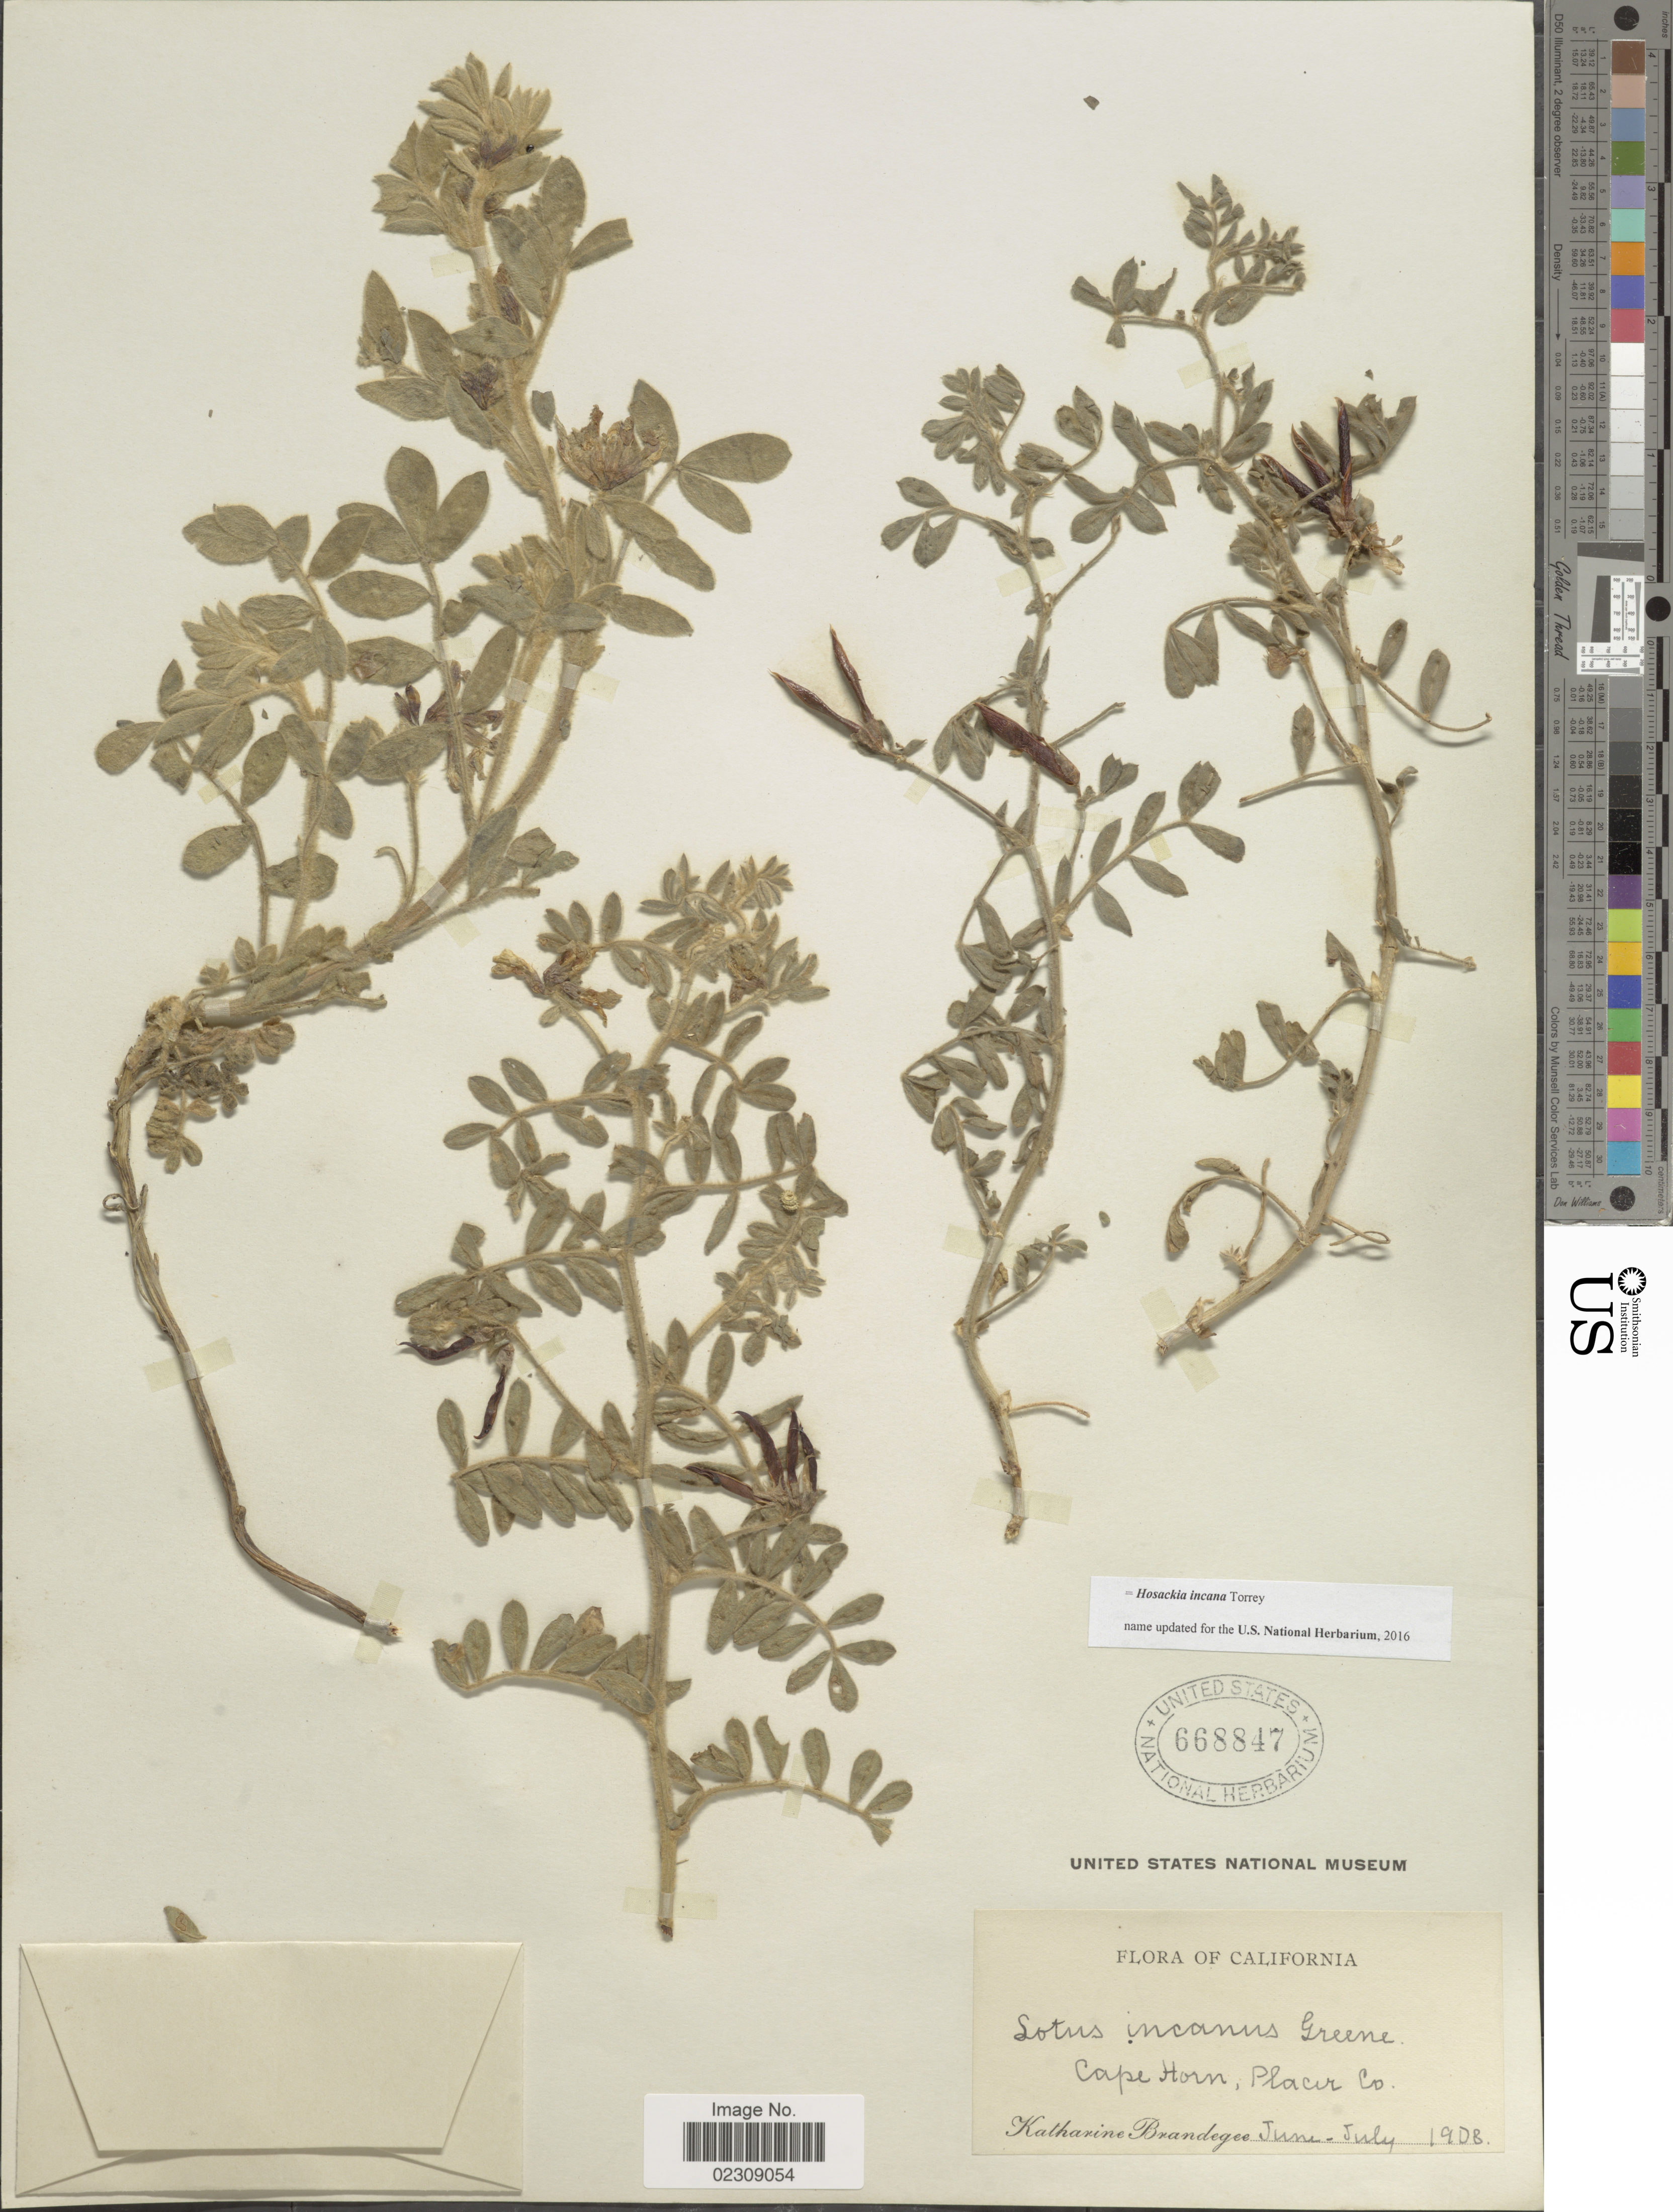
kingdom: Plantae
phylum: Tracheophyta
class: Magnoliopsida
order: Fabales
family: Fabaceae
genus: Hosackia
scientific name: Hosackia incana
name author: Torr.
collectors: M. K. Brandegee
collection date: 1908-06/1908-07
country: United States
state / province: California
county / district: Placer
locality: Cape Horn, Placer Co.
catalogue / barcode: US 668847